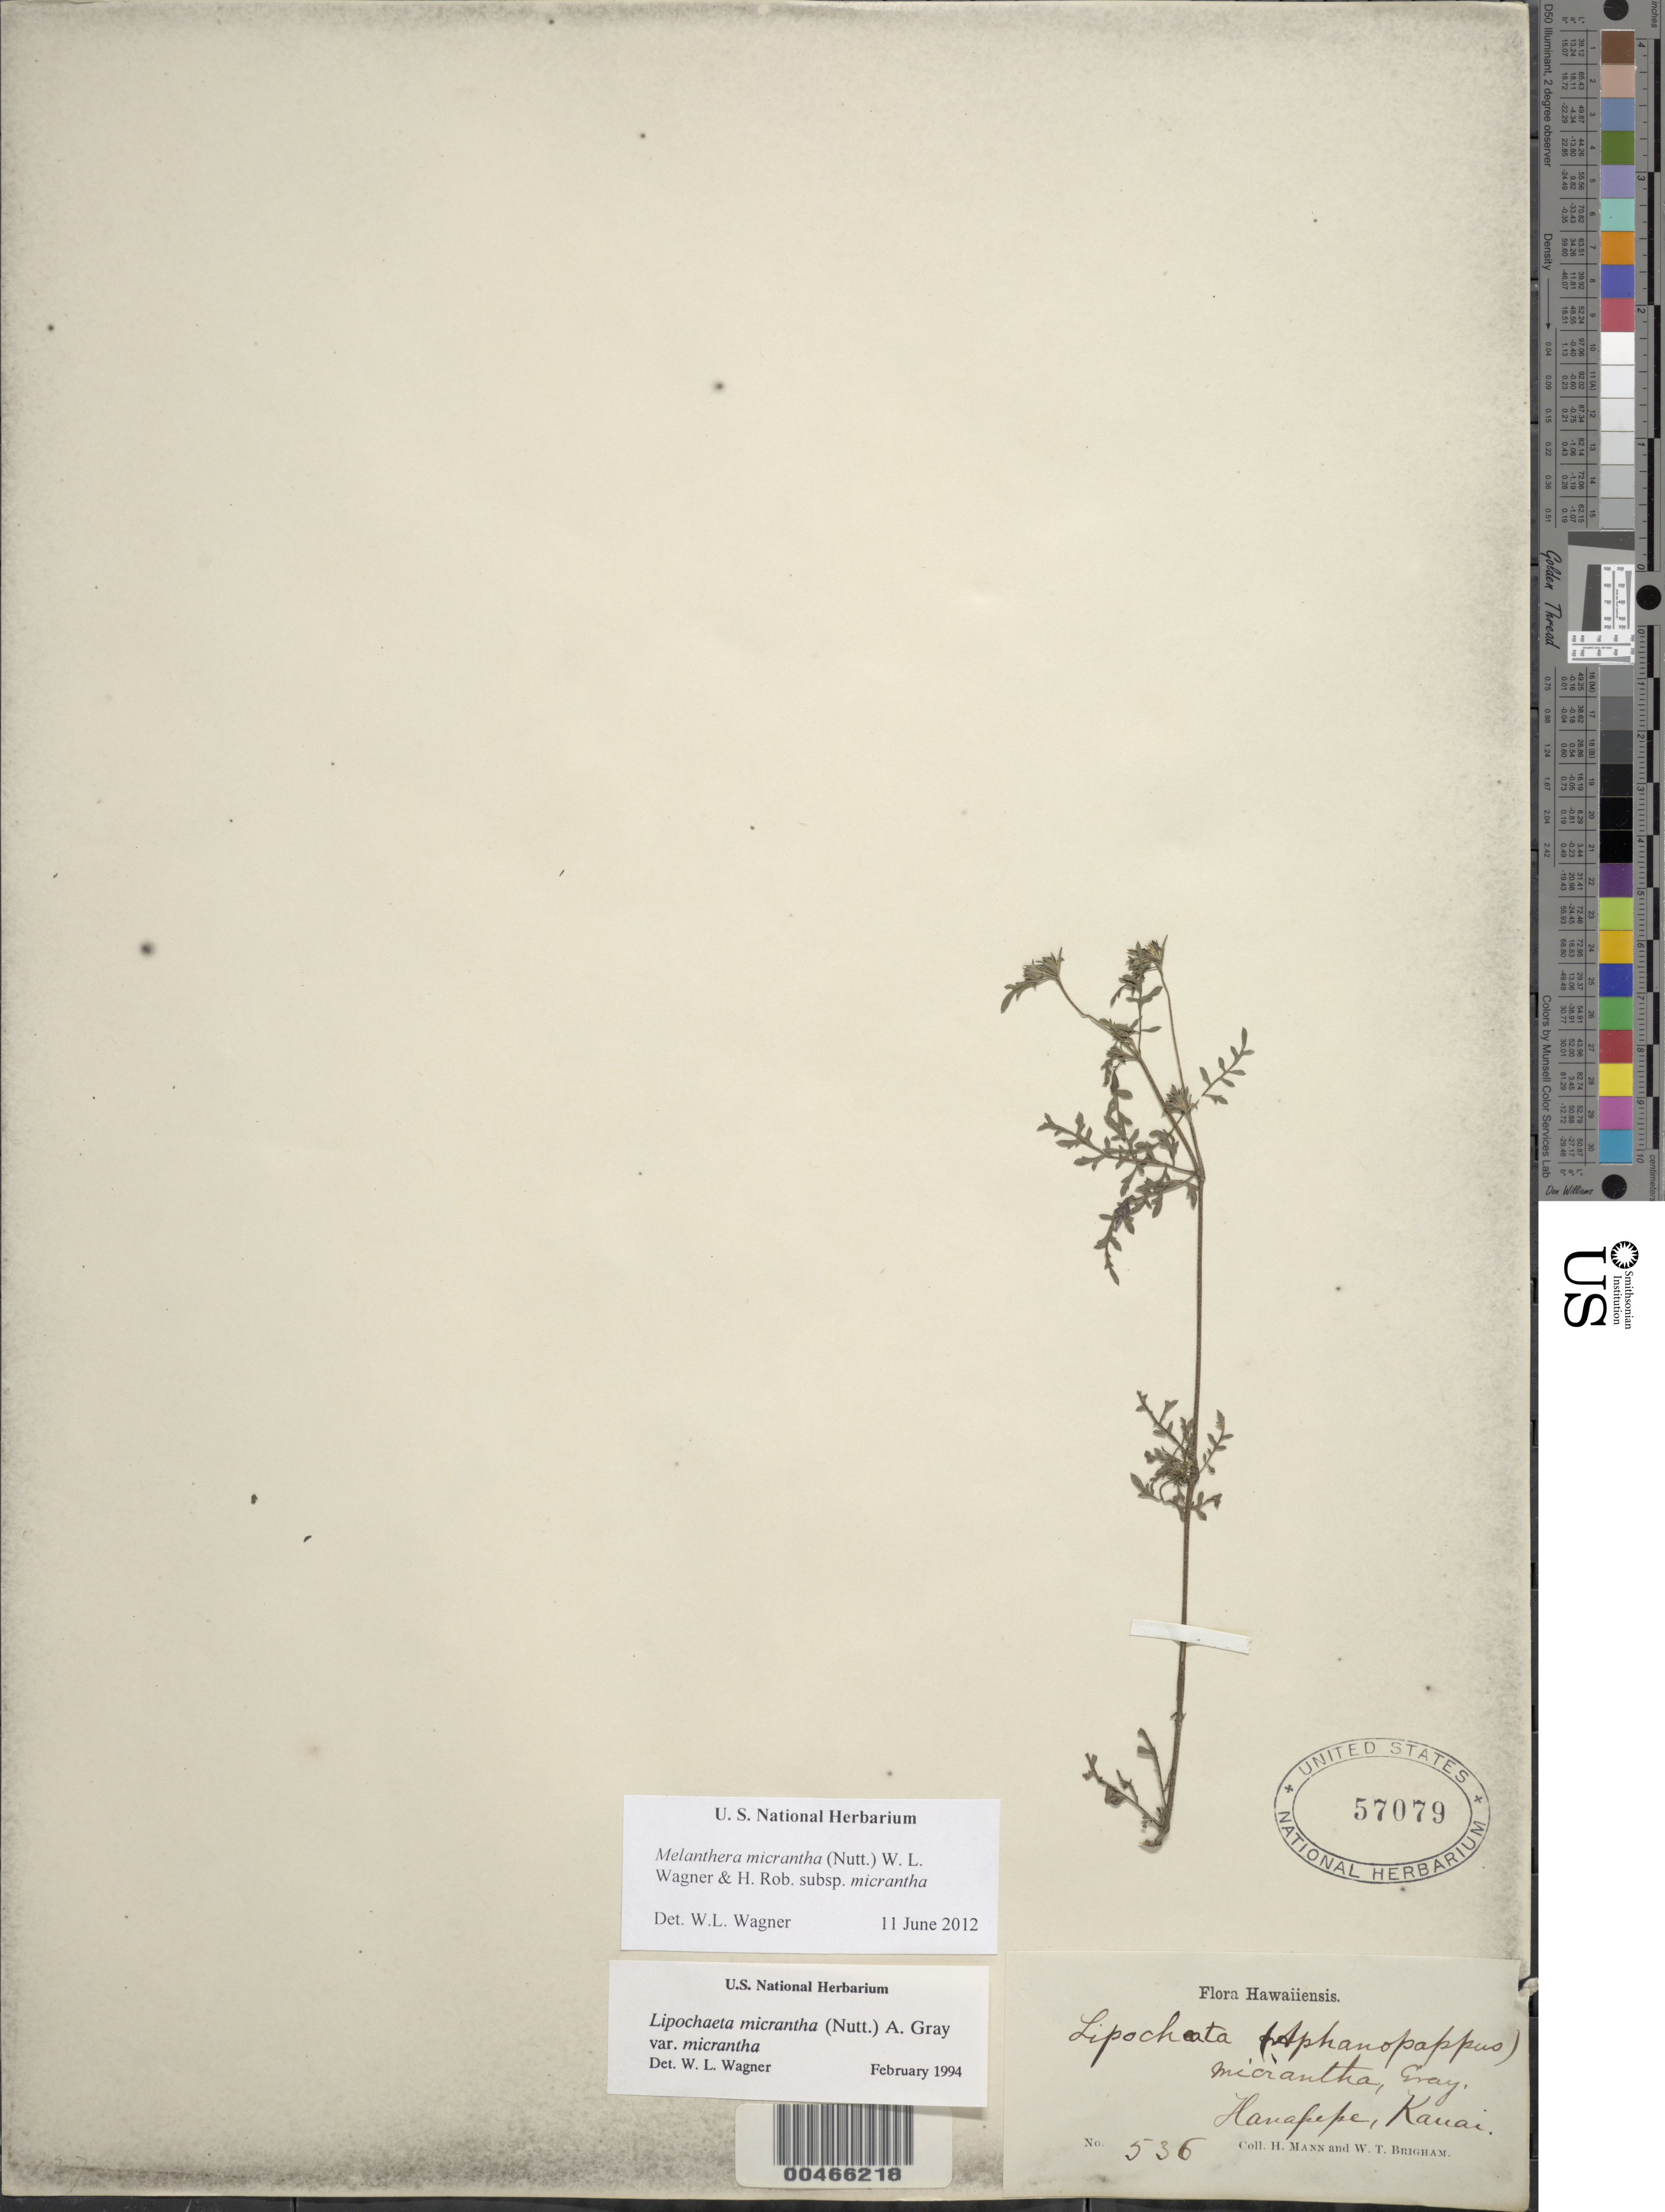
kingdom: Plantae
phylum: Tracheophyta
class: Magnoliopsida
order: Asterales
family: Asteraceae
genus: Wollastonia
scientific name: Wollastonia micrantha subsp. micrantha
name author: (Nutt.) Orchard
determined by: Wagner, W. L., (BOT), Smithsonian Institution - National Museum of Natural History (UNITED STATES)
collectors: H. Mann & W. T. Brigham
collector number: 536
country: United States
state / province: Hawaii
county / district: Kauai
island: Kaua'i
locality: Hanapepe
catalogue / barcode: US 57079